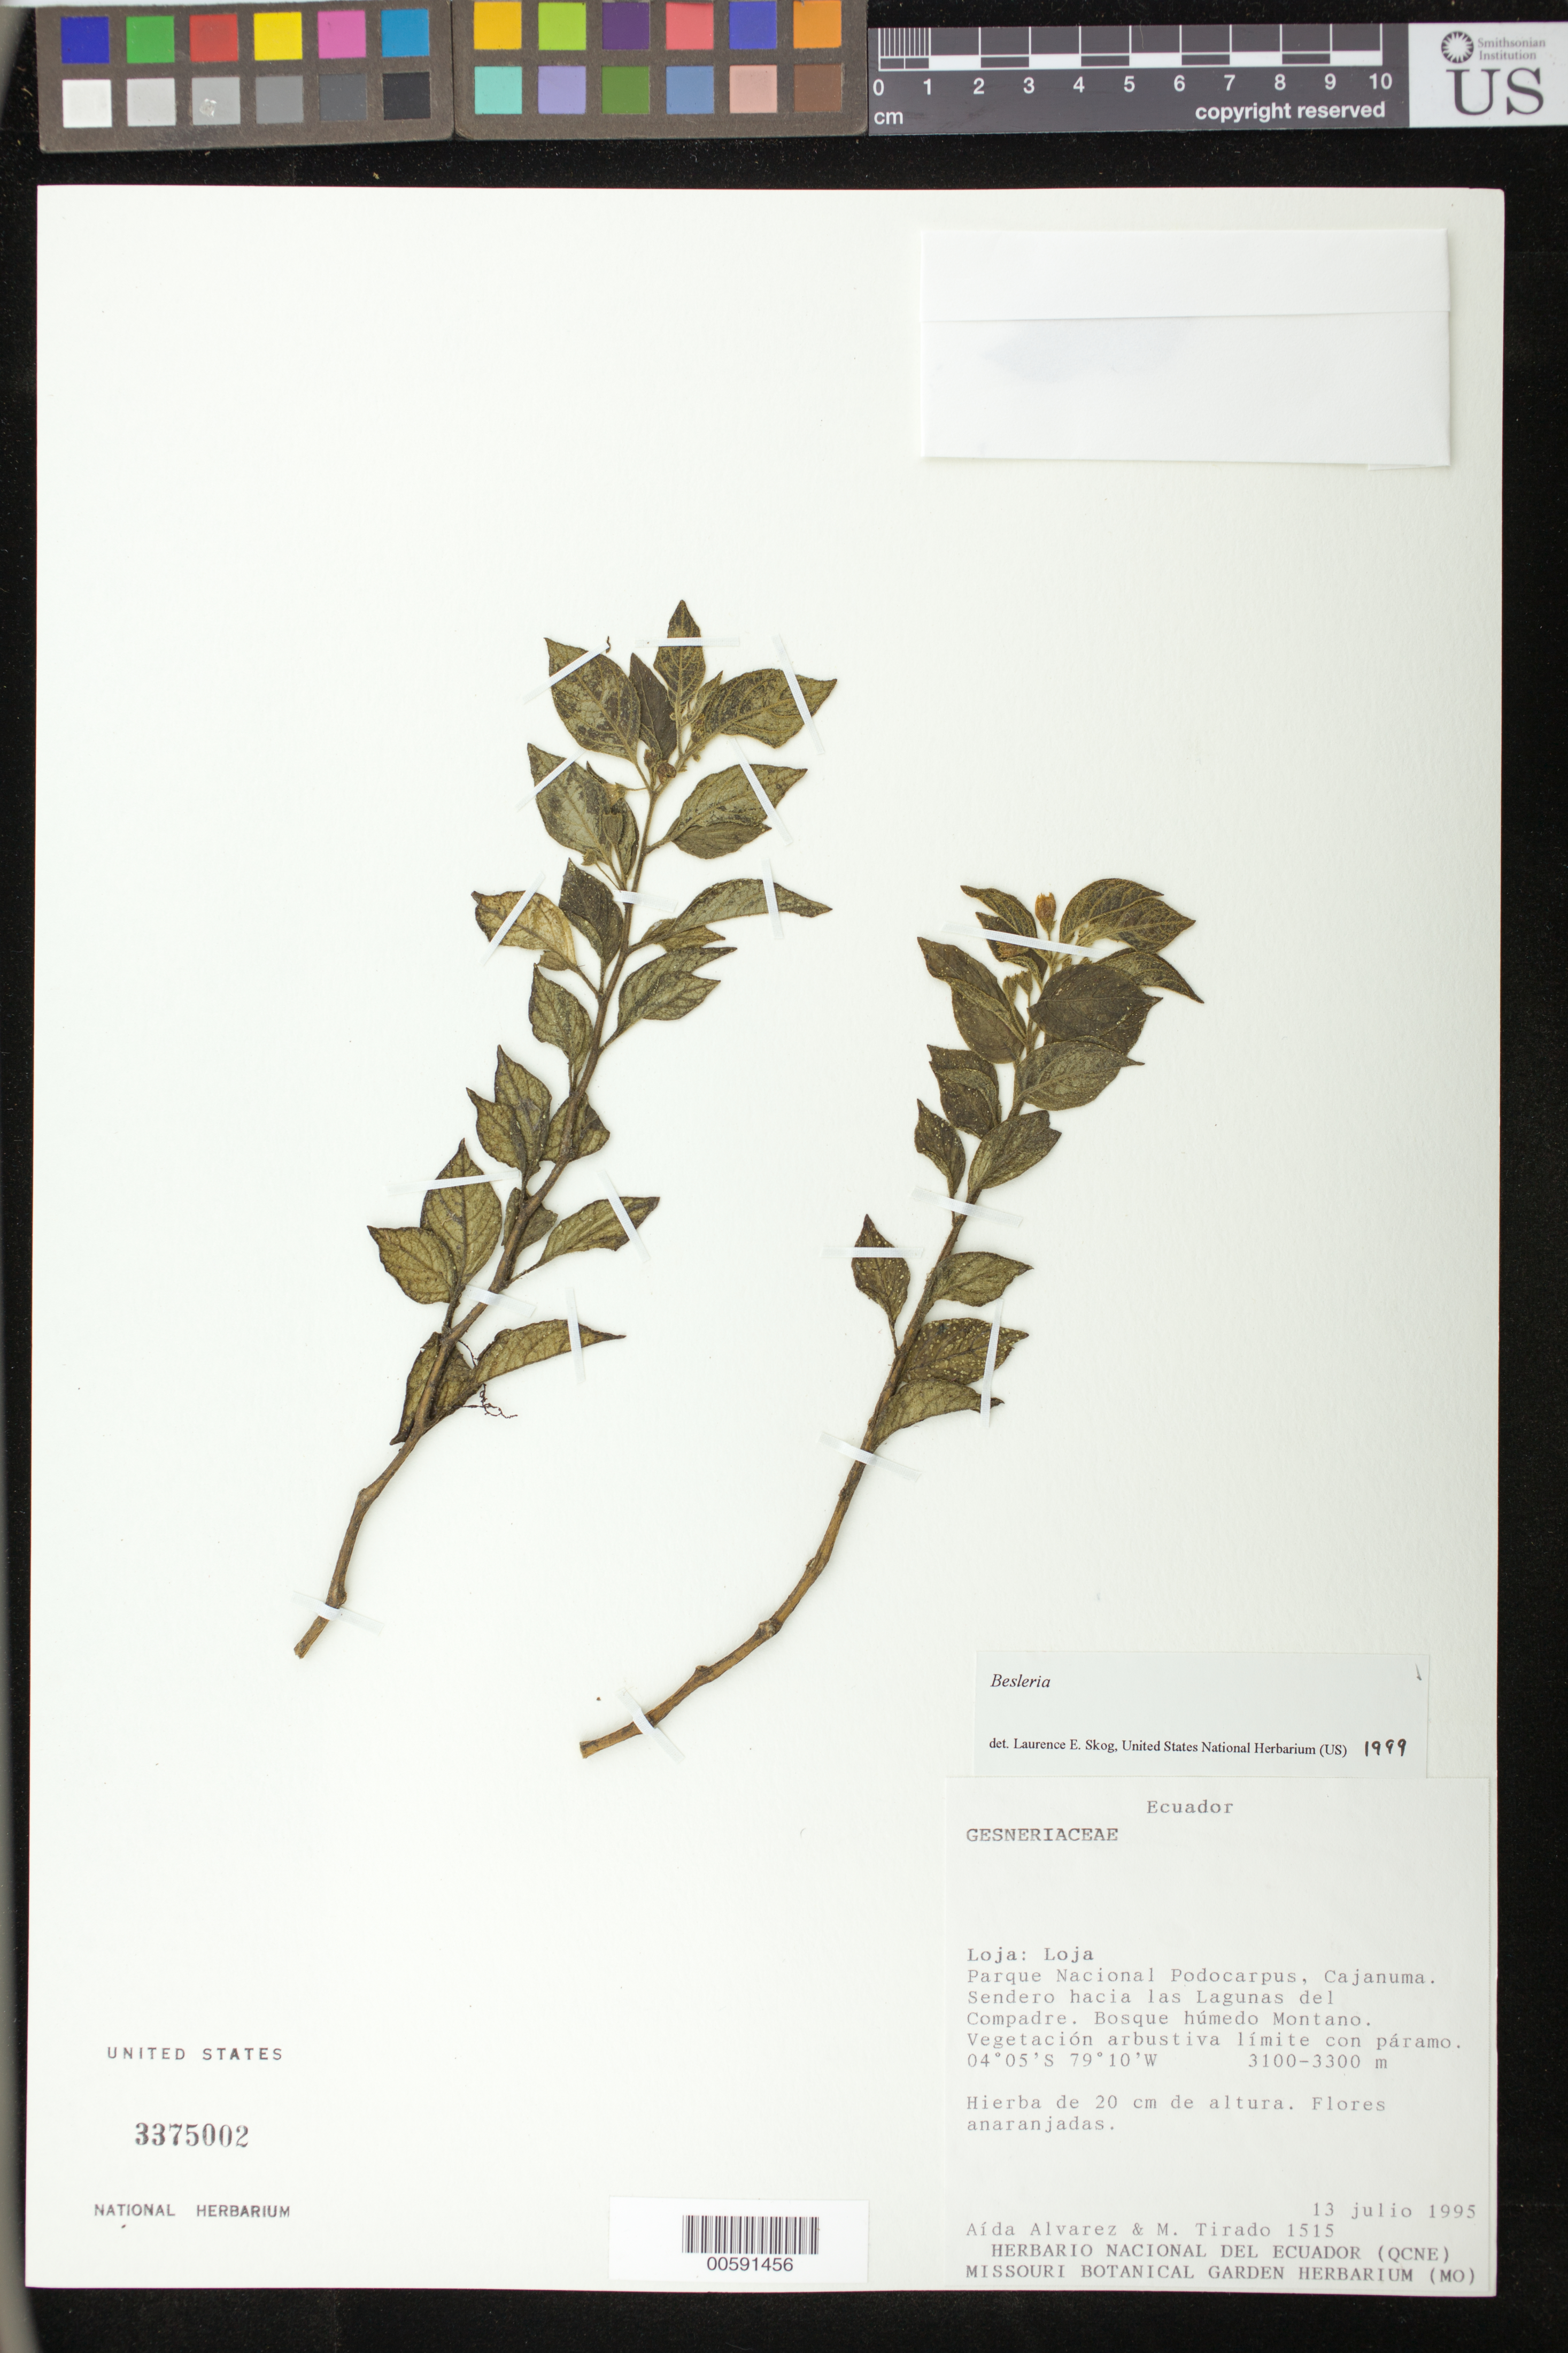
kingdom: Plantae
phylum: Tracheophyta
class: Magnoliopsida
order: Lamiales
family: Gesneriaceae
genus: Besleria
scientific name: Besleria sp.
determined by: Skog, Laurence E.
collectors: A. Alvarez & M. Tirado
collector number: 1515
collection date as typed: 13 Jul 1995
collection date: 1995-07-13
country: Ecuador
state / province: Loja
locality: Loja. Parque Nacional Podocarpus, Cajanuma, sendero hacia las Lagunas del Compadre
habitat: Bosque húmedo montano; vegetación arbustiva límite con páramo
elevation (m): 3100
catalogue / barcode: US 3375002